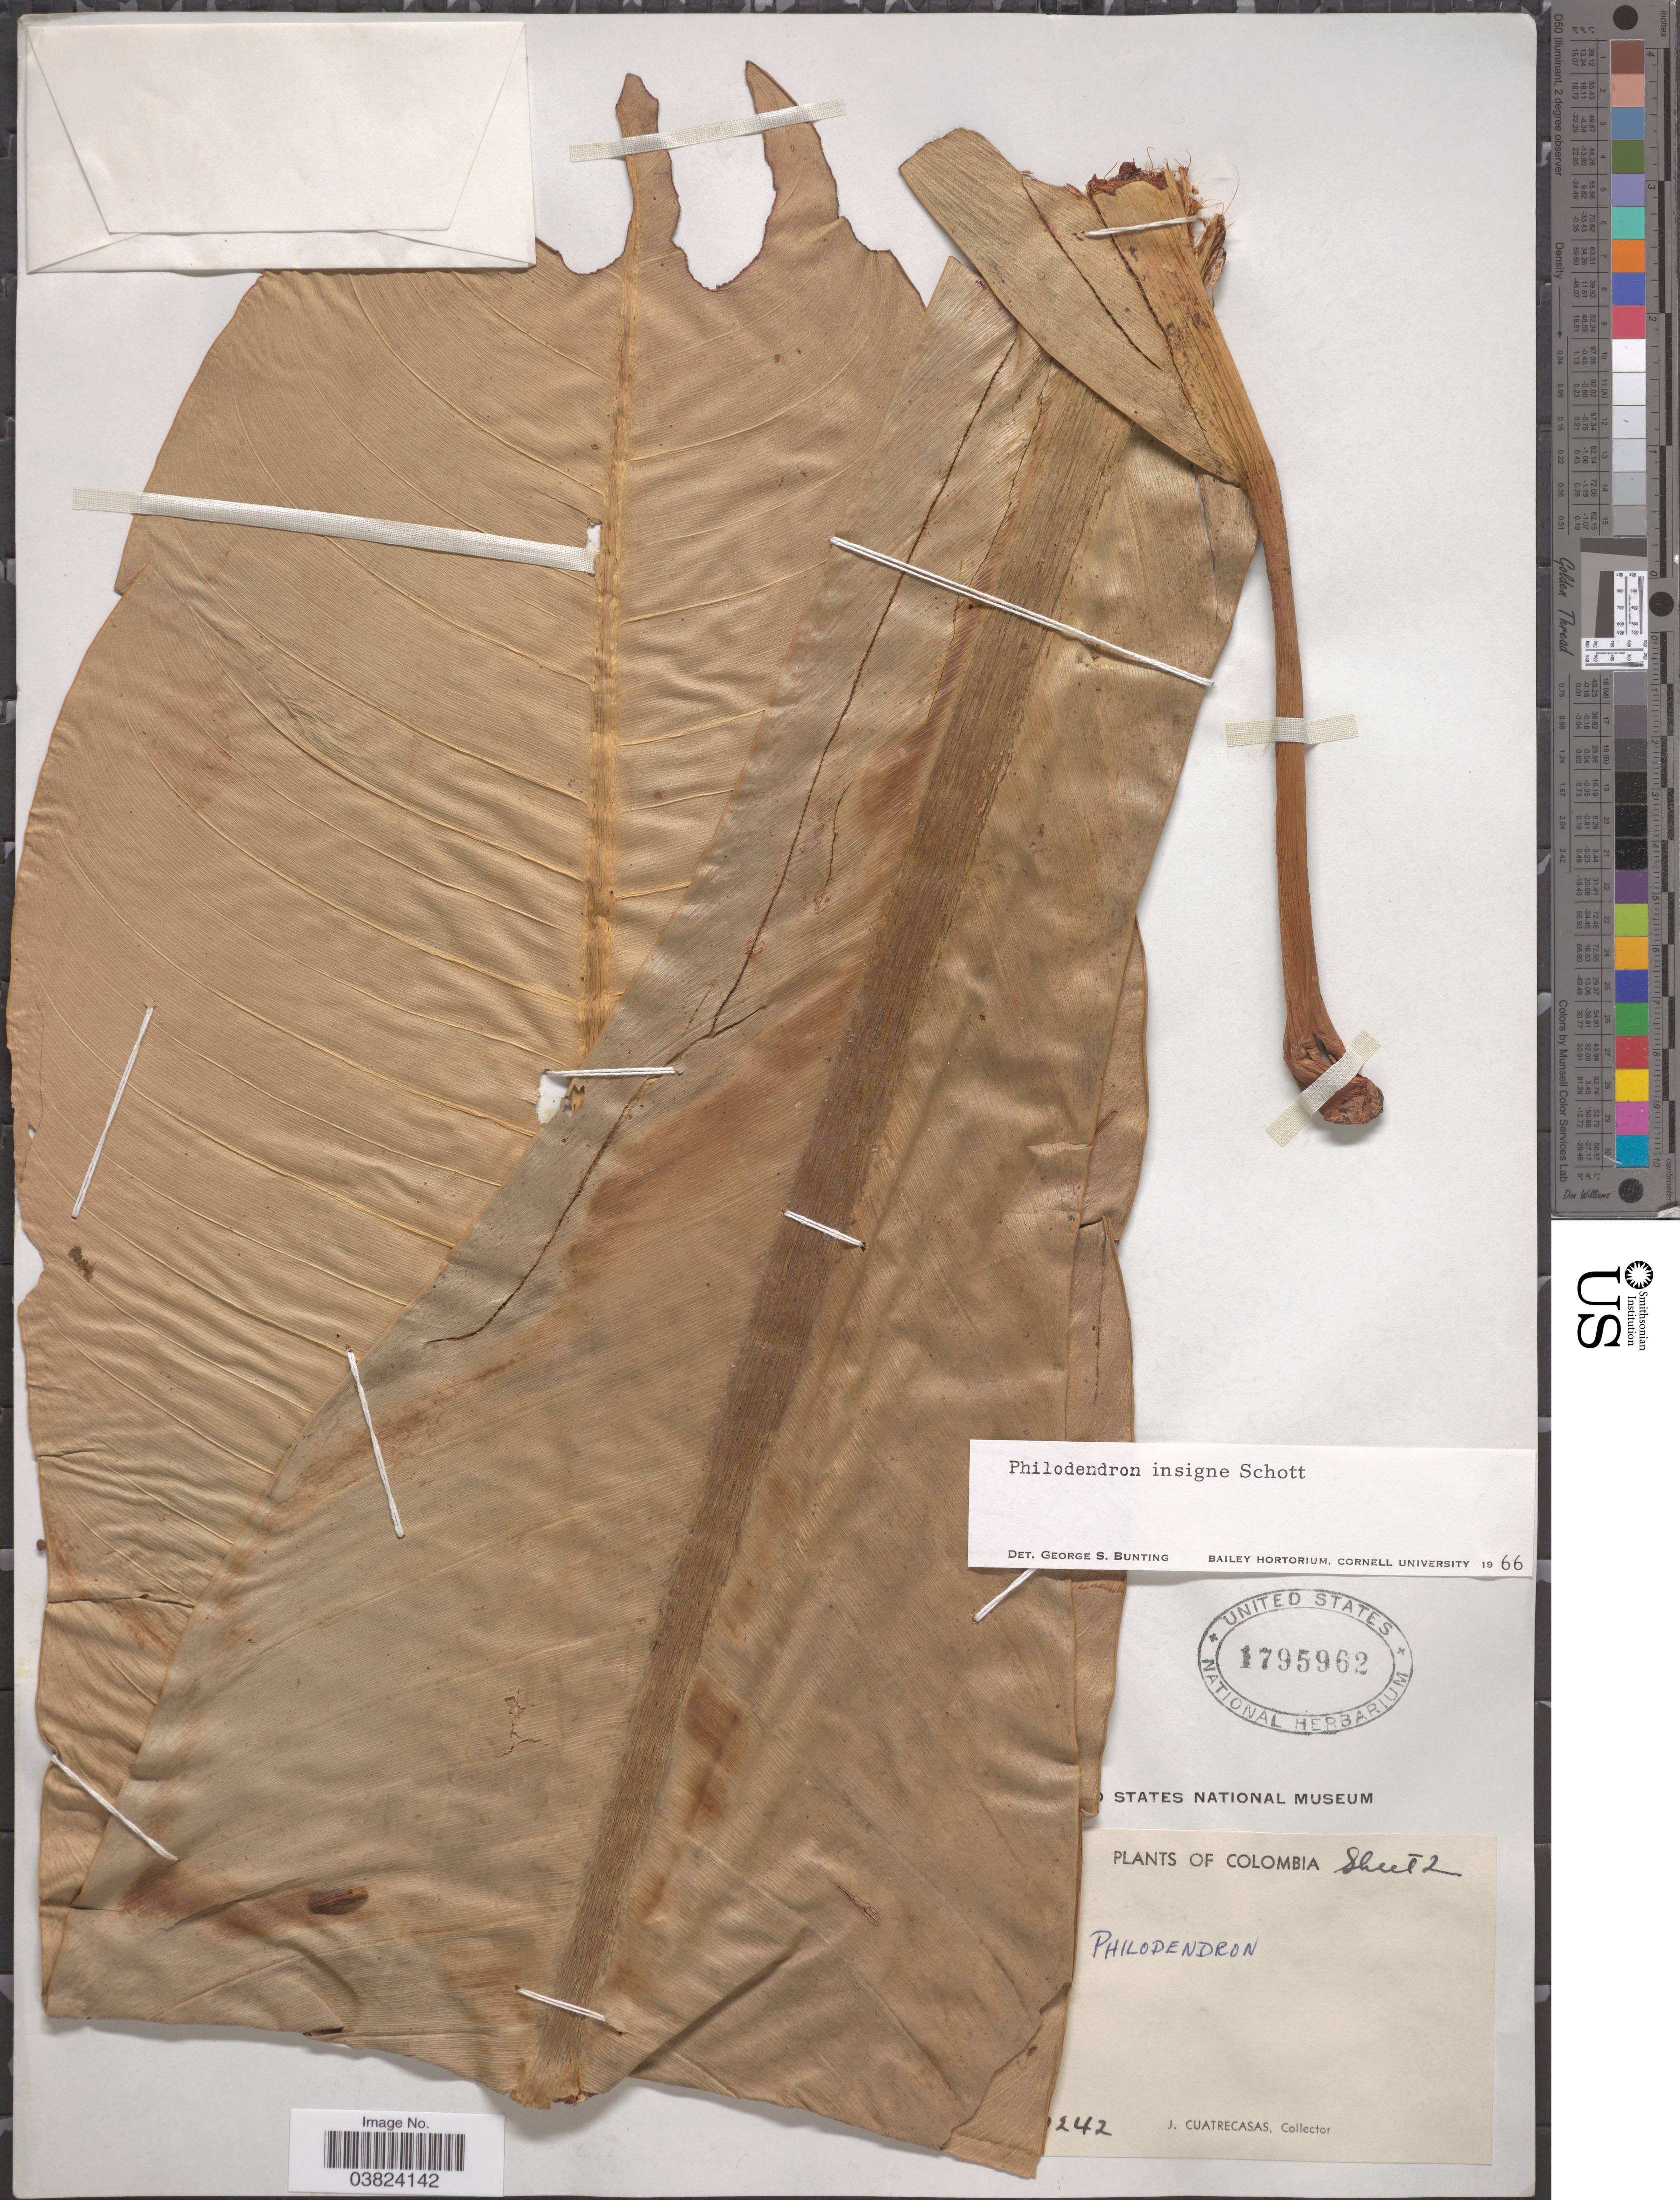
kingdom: Plantae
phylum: Tracheophyta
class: Liliopsida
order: Alismatales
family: Araceae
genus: Philodendron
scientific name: Philodendron insigne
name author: Schott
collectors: J. Cuatrecasas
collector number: !242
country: Colombia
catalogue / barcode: US 1795962